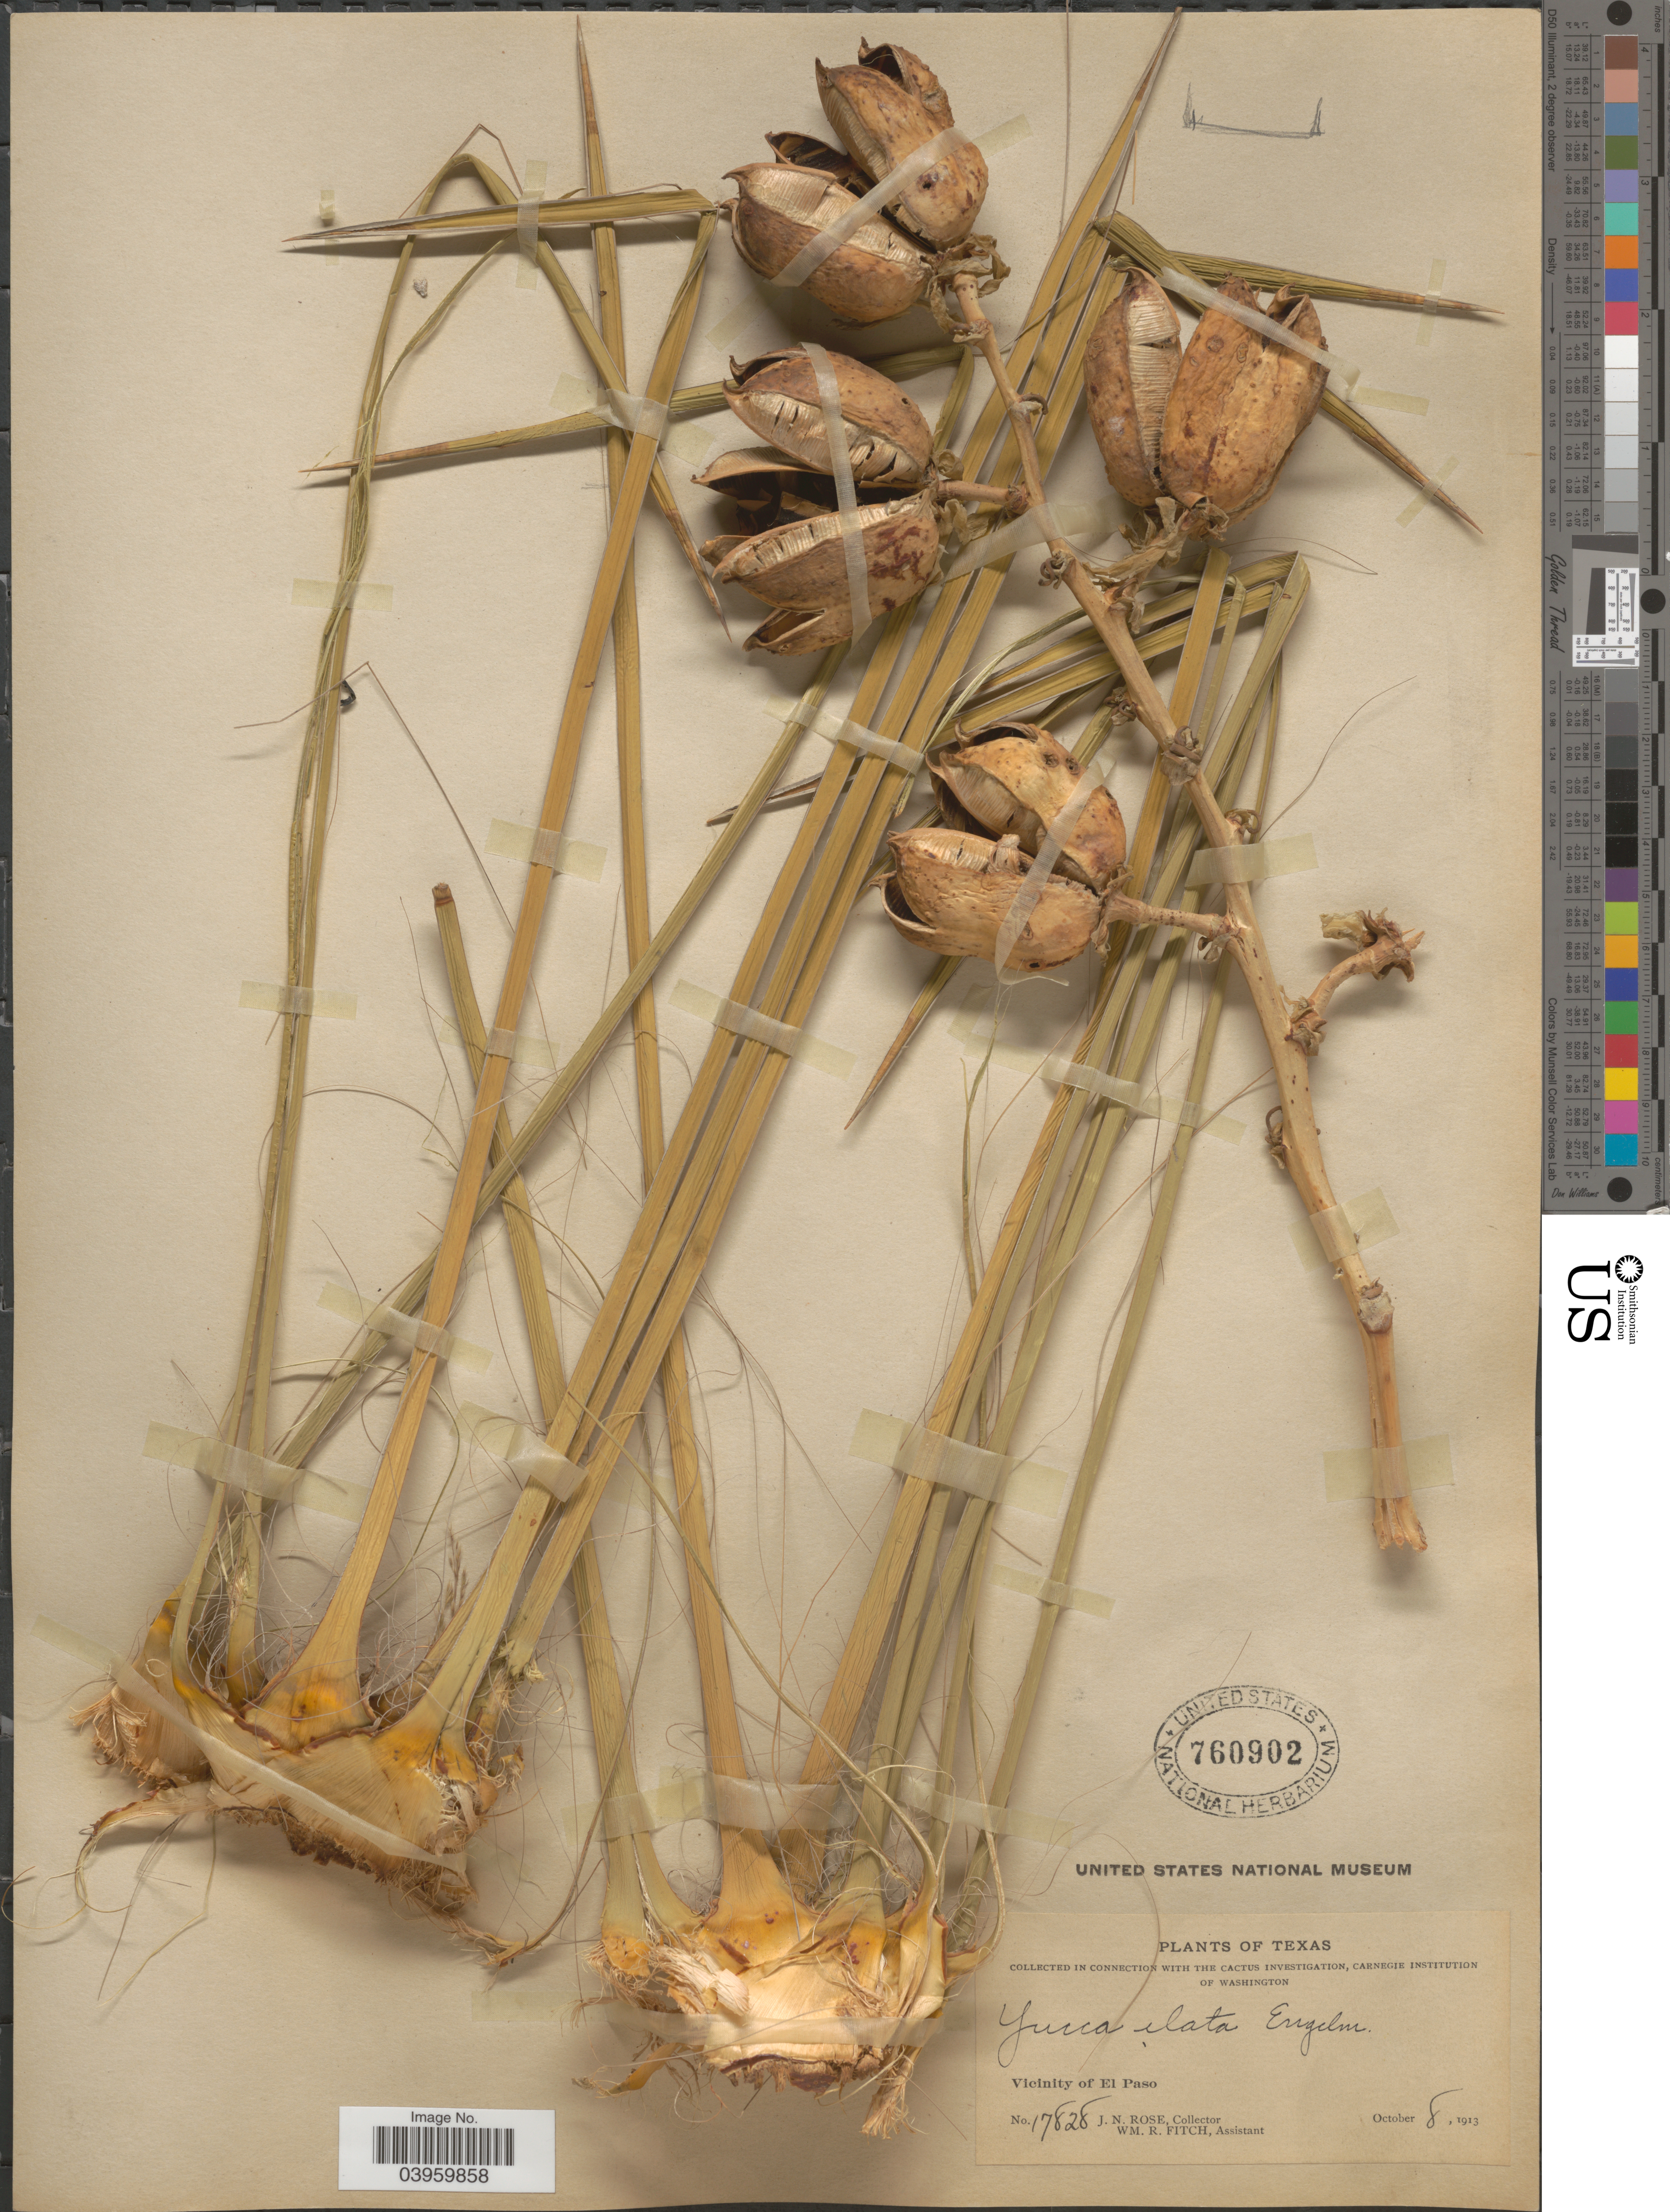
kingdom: Plantae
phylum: Tracheophyta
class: Liliopsida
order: Asparagales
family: Asparagaceae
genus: Yucca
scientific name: Yucca elata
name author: (Engelm.) Engelm.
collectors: J. N. Rose & W. R. Fitch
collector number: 17828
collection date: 1913-10-08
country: United States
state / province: Texas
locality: Vicinity of El Paso.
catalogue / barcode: US 760902